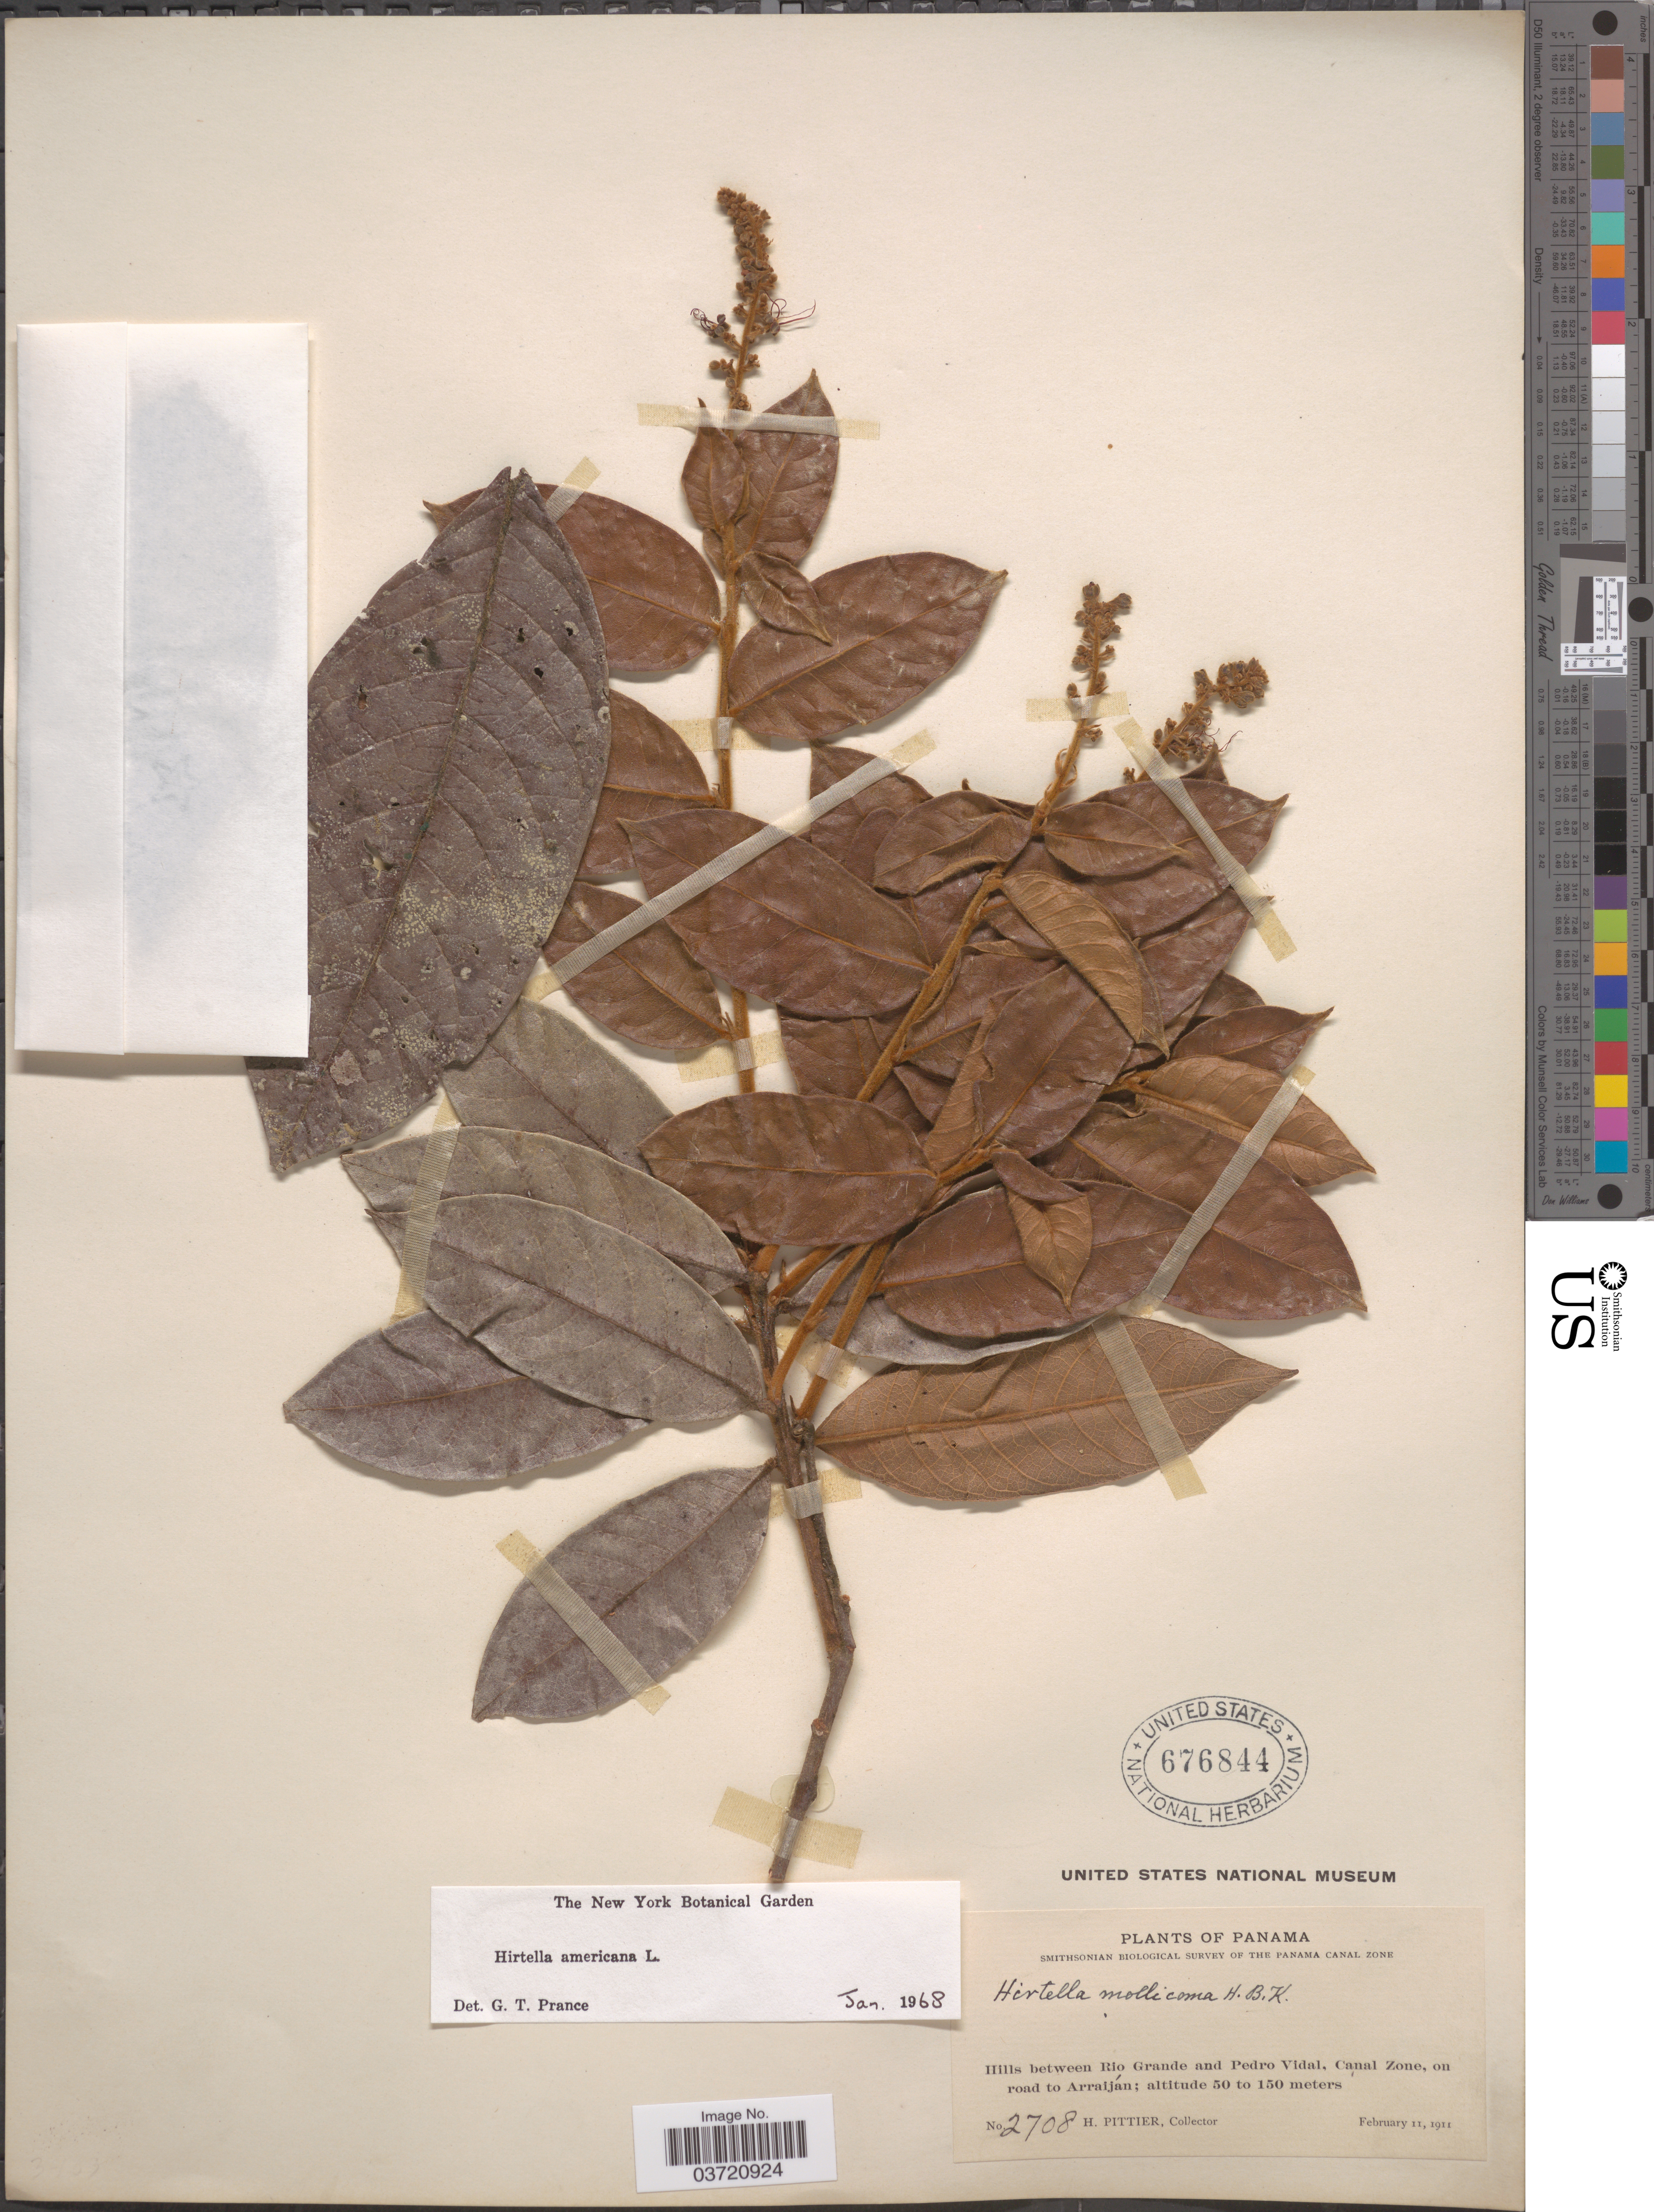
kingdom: Plantae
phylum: Tracheophyta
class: Magnoliopsida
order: Malpighiales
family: Chrysobalanaceae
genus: Hirtella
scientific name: Hirtella americana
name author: L.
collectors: H. F. Pittier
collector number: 2708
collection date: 1911-02-11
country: Panama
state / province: Colón / Panamá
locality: Hills between Rio Grande and Pedro Vidal, Canal Zone, on road to Arraiján.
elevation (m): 50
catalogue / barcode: US 676844